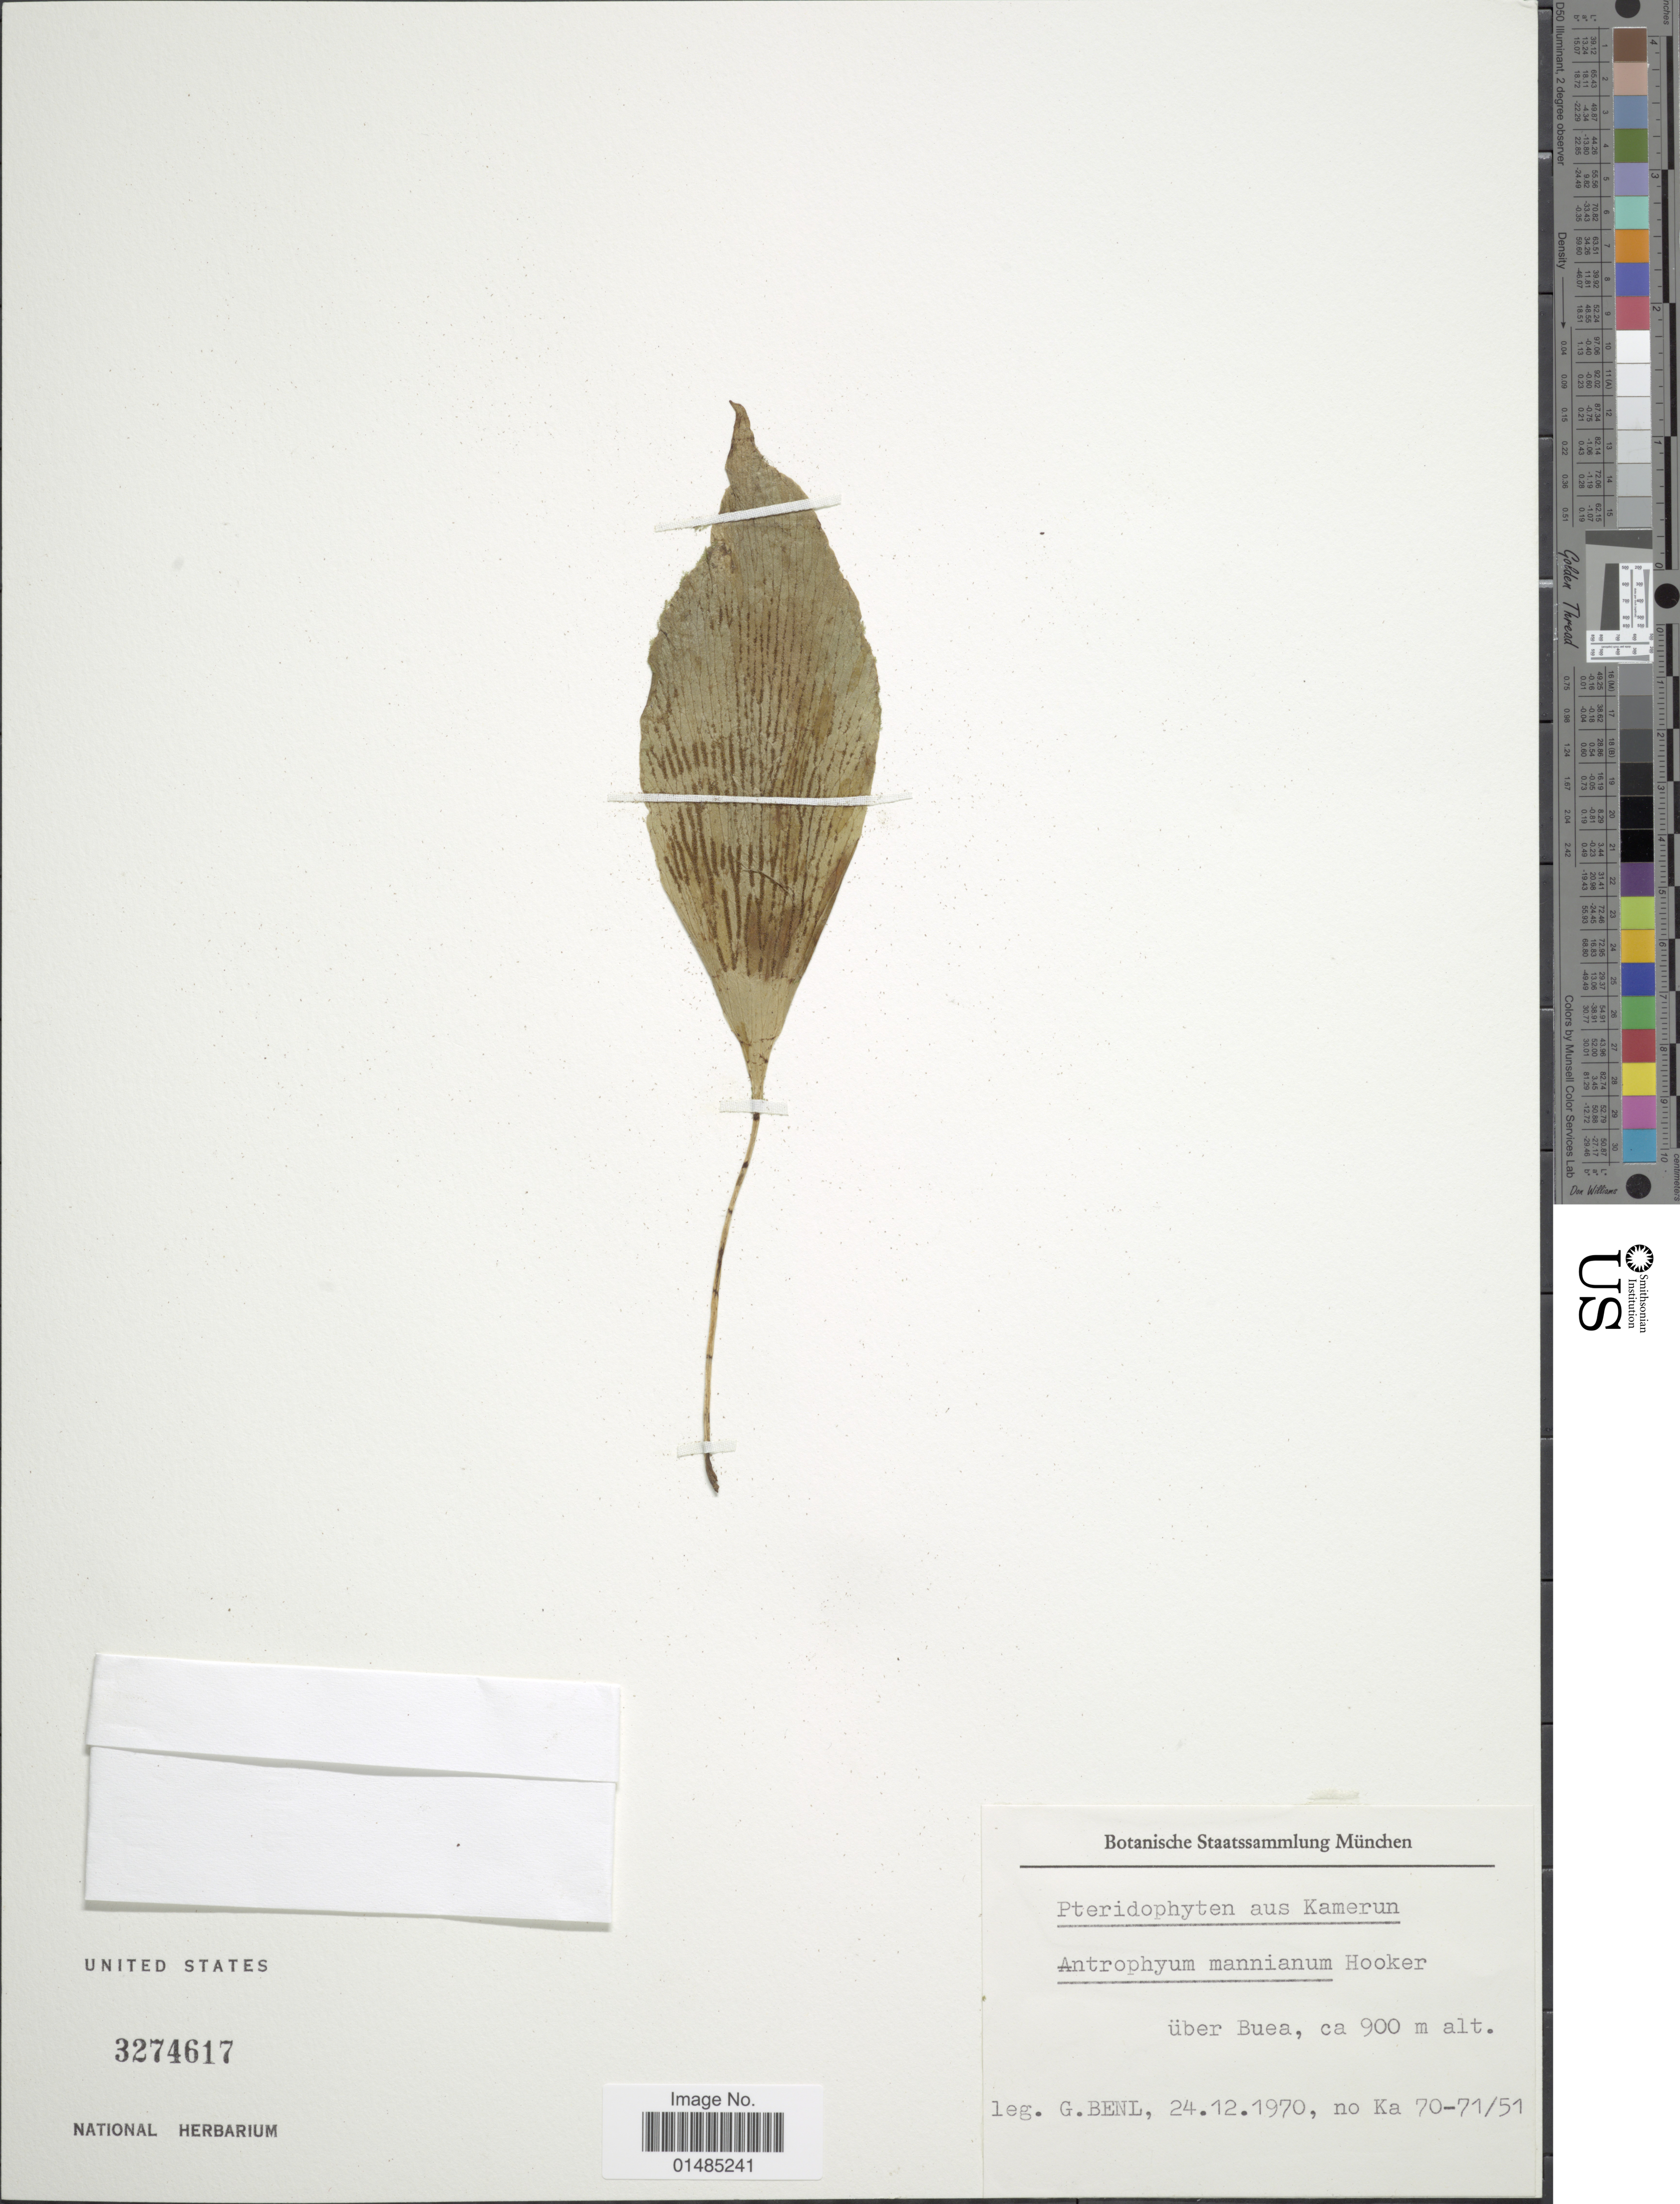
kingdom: Plantae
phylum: Tracheophyta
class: Polypodiopsida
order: Polypodiales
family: Pteridaceae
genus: Antrophyum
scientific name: Antrophyum mannianum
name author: Hook.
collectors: G. Benl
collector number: KA 70-71/51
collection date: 1970-12-24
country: Cameroon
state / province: Sud-Ouest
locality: Über Buea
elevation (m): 900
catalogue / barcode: US 3274617